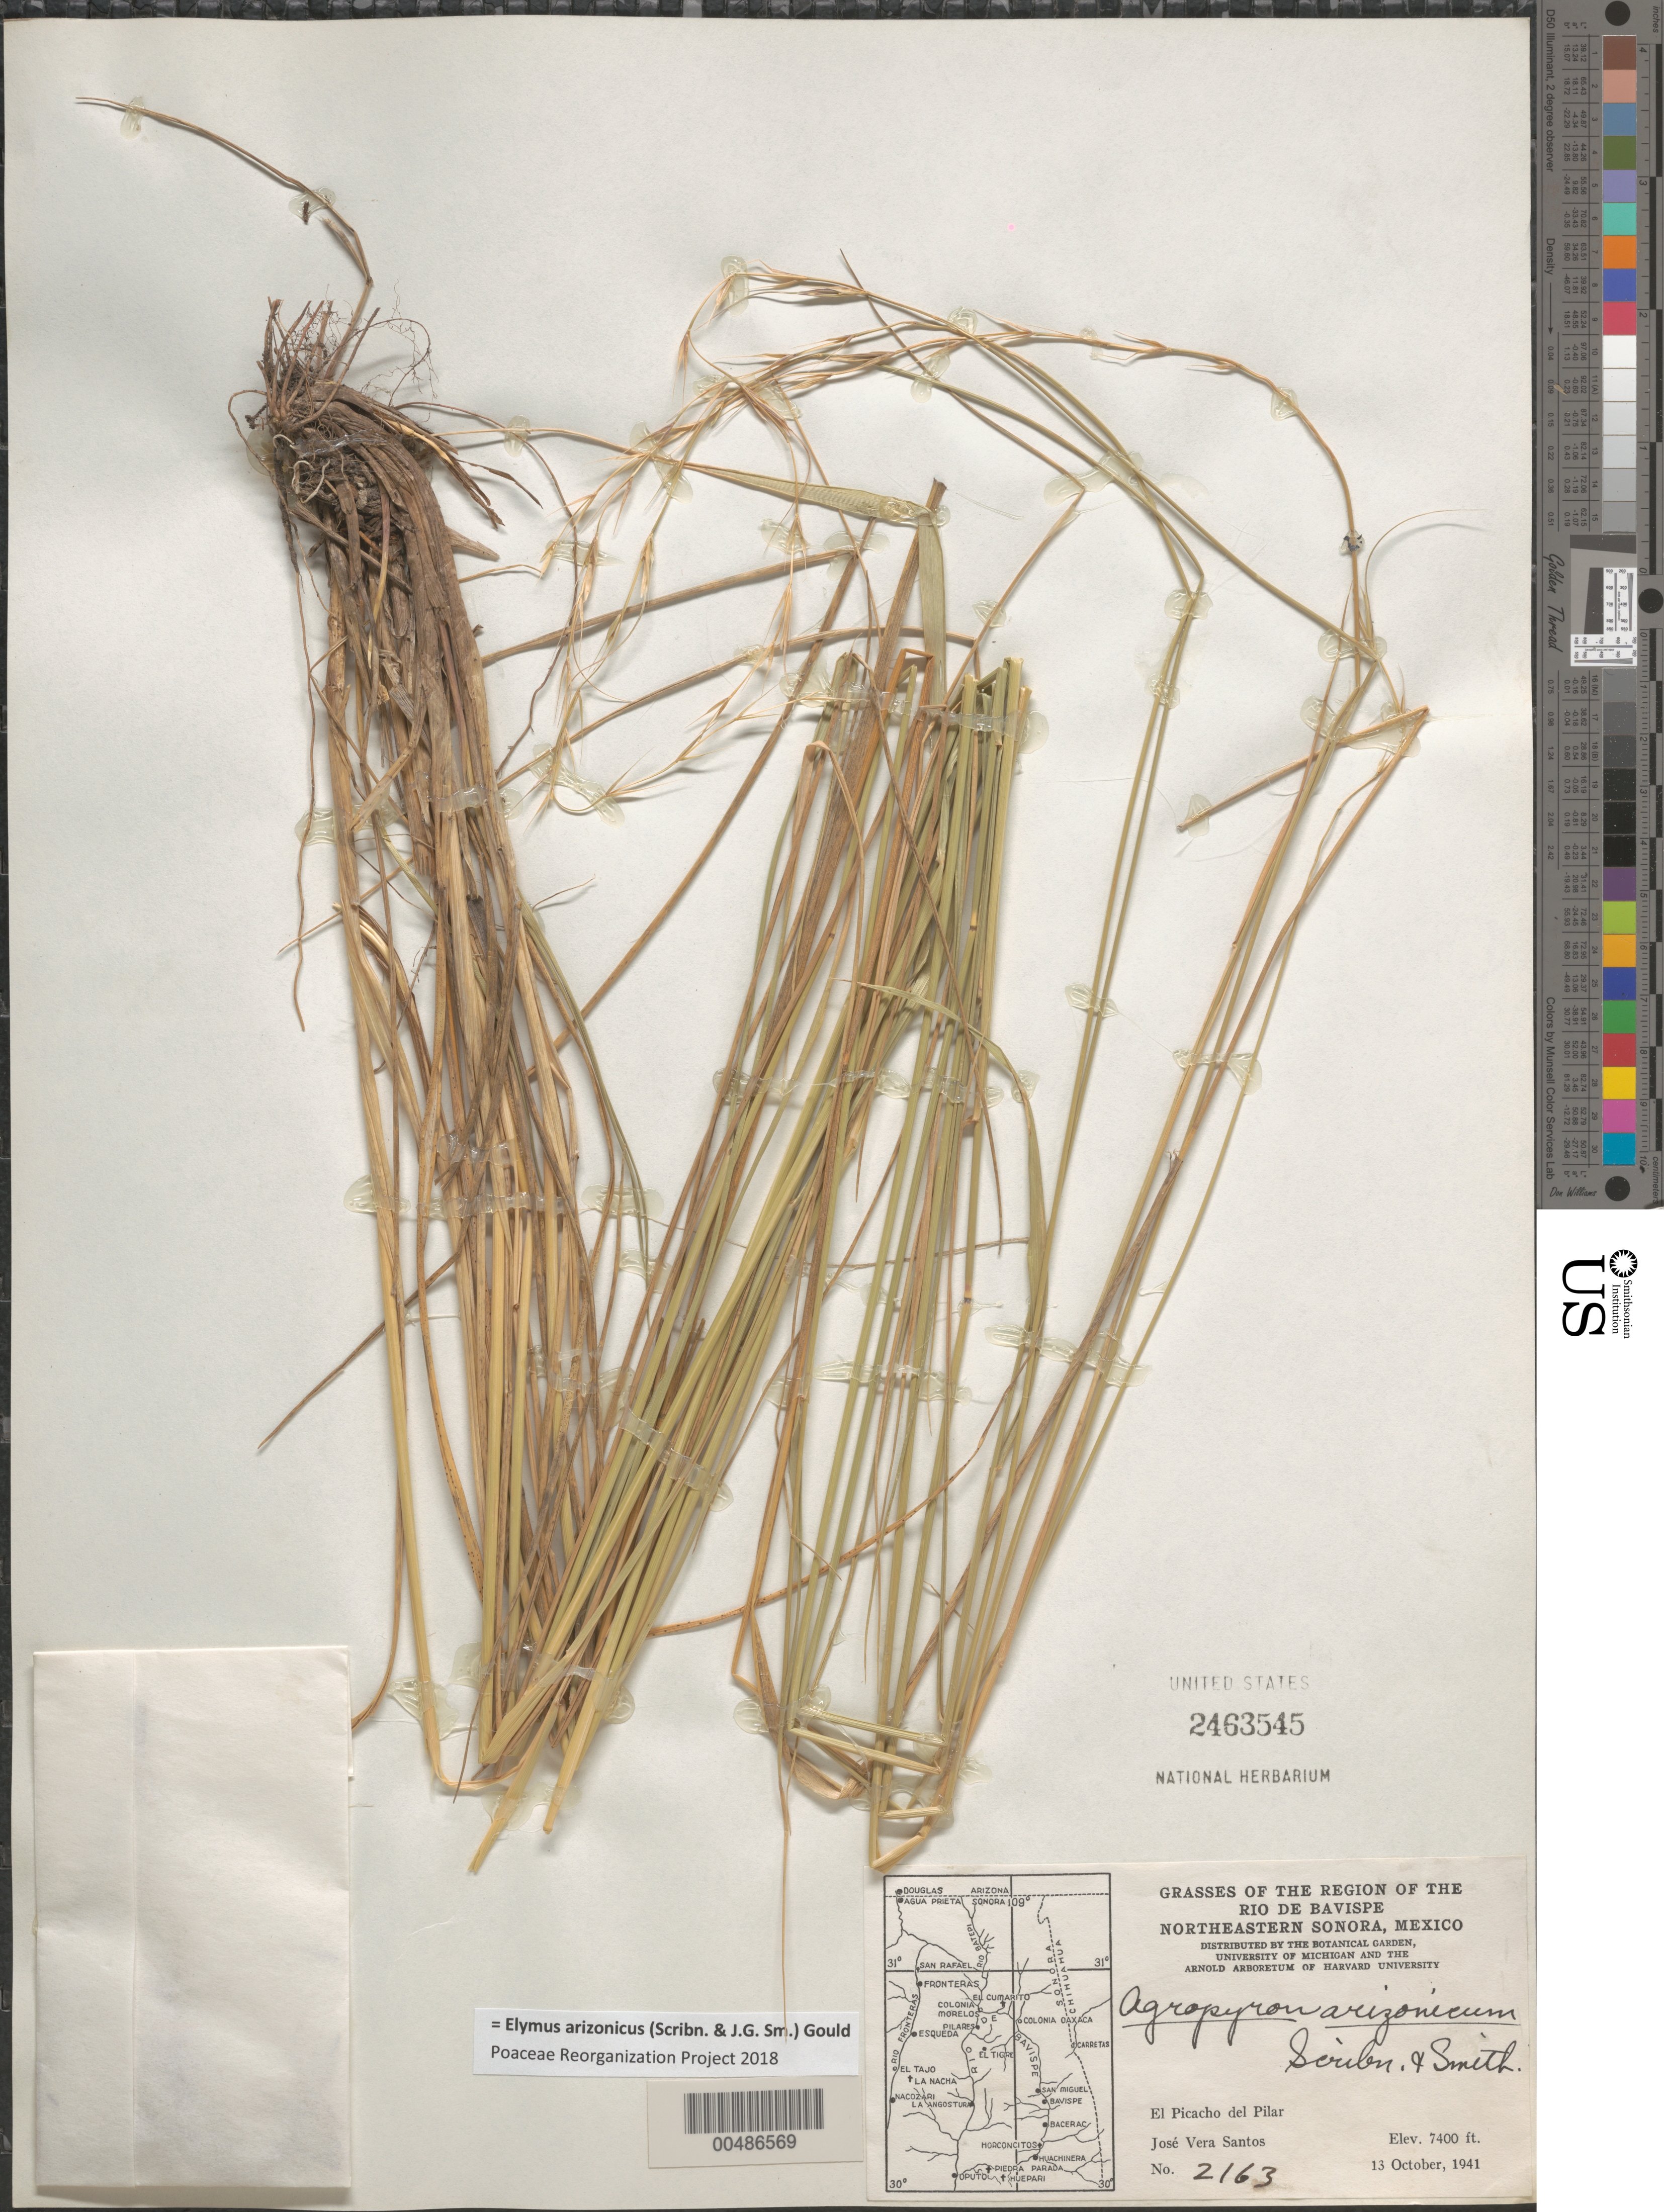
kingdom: Plantae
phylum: Tracheophyta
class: Liliopsida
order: Poales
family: Poaceae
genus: Elymus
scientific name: Elymus arizonicus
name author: (Scribn. & J.G. Sm.) Gould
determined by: Poaceae Reorganization Project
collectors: J. V. Santos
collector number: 2163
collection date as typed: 13 Oct 1941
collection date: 1941-10-13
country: Mexico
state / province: Sonora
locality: NE Sonora, region of the Rio de Bavispe, El Picacho del Pilar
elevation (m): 2256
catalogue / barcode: US 2463545